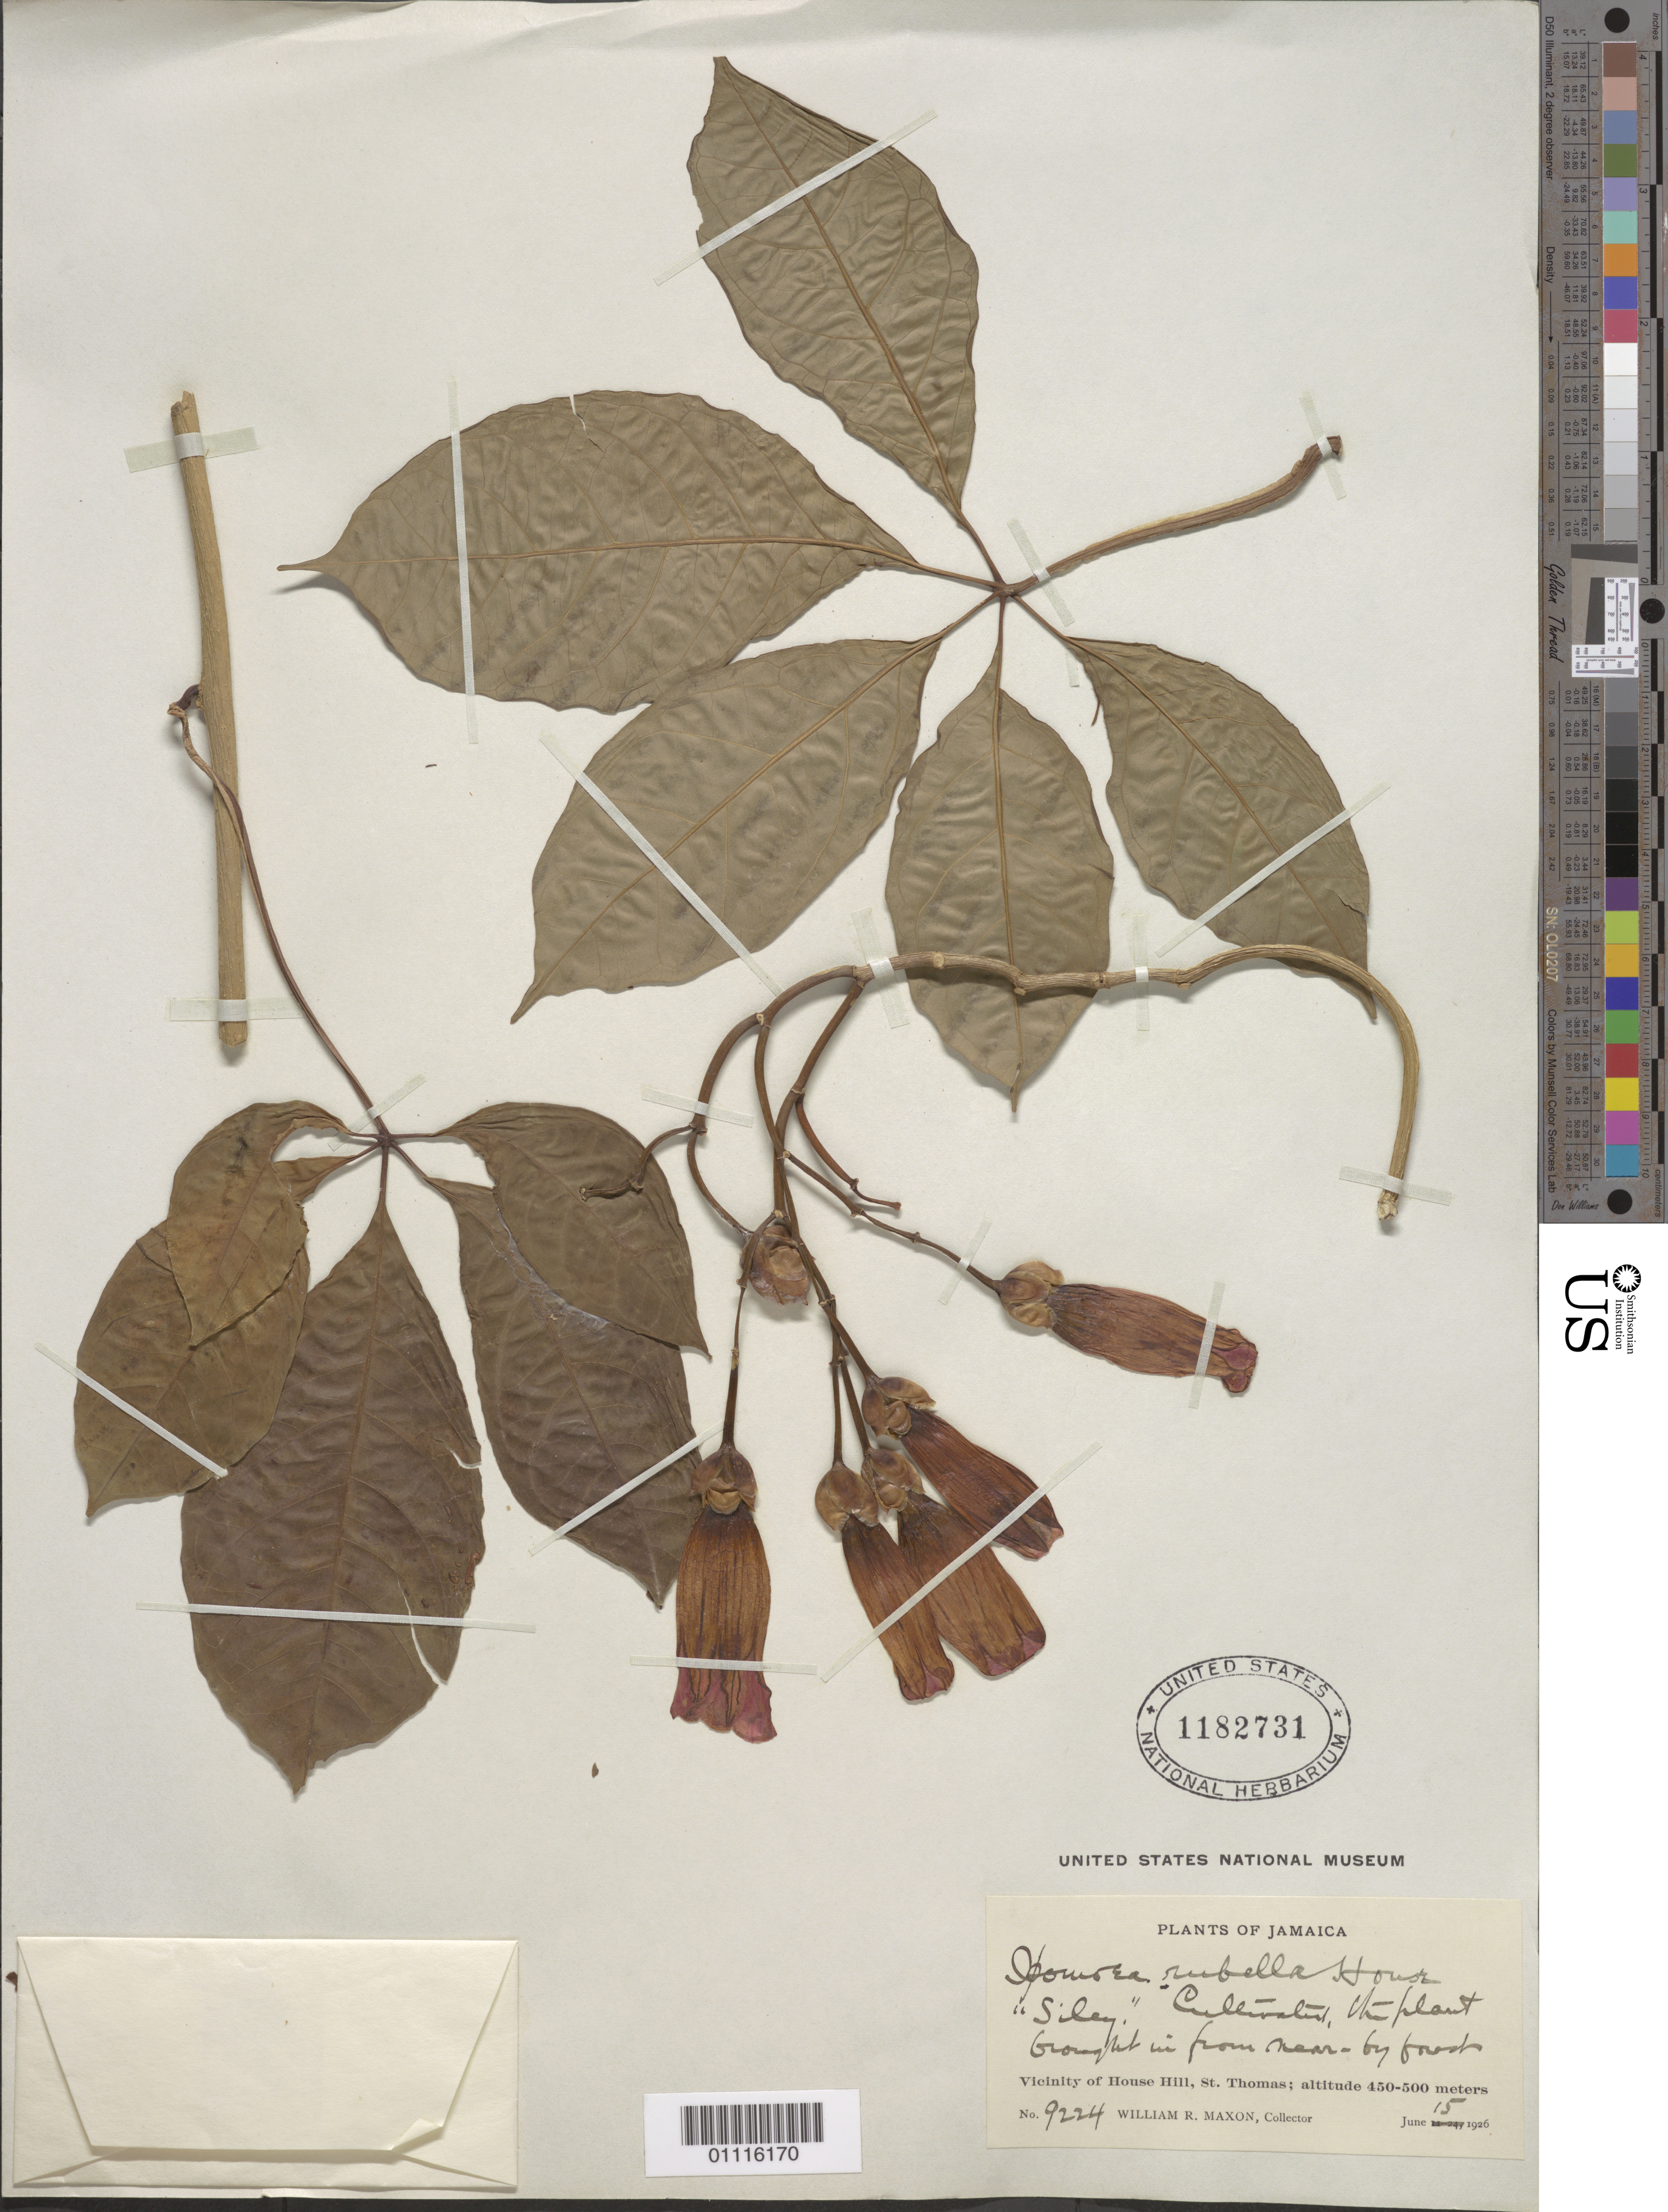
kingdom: Plantae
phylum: Tracheophyta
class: Magnoliopsida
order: Solanales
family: Convolvulaceae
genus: Ipomoea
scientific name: Ipomoea rubella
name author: House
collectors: W. R. Maxon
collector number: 9224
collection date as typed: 15 Jun 1926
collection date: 1926-06-15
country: Jamaica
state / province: Saint Thomas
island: Jamaica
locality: Vicinity of House Hill. Nearby forest.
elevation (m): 450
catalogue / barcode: US 1182731